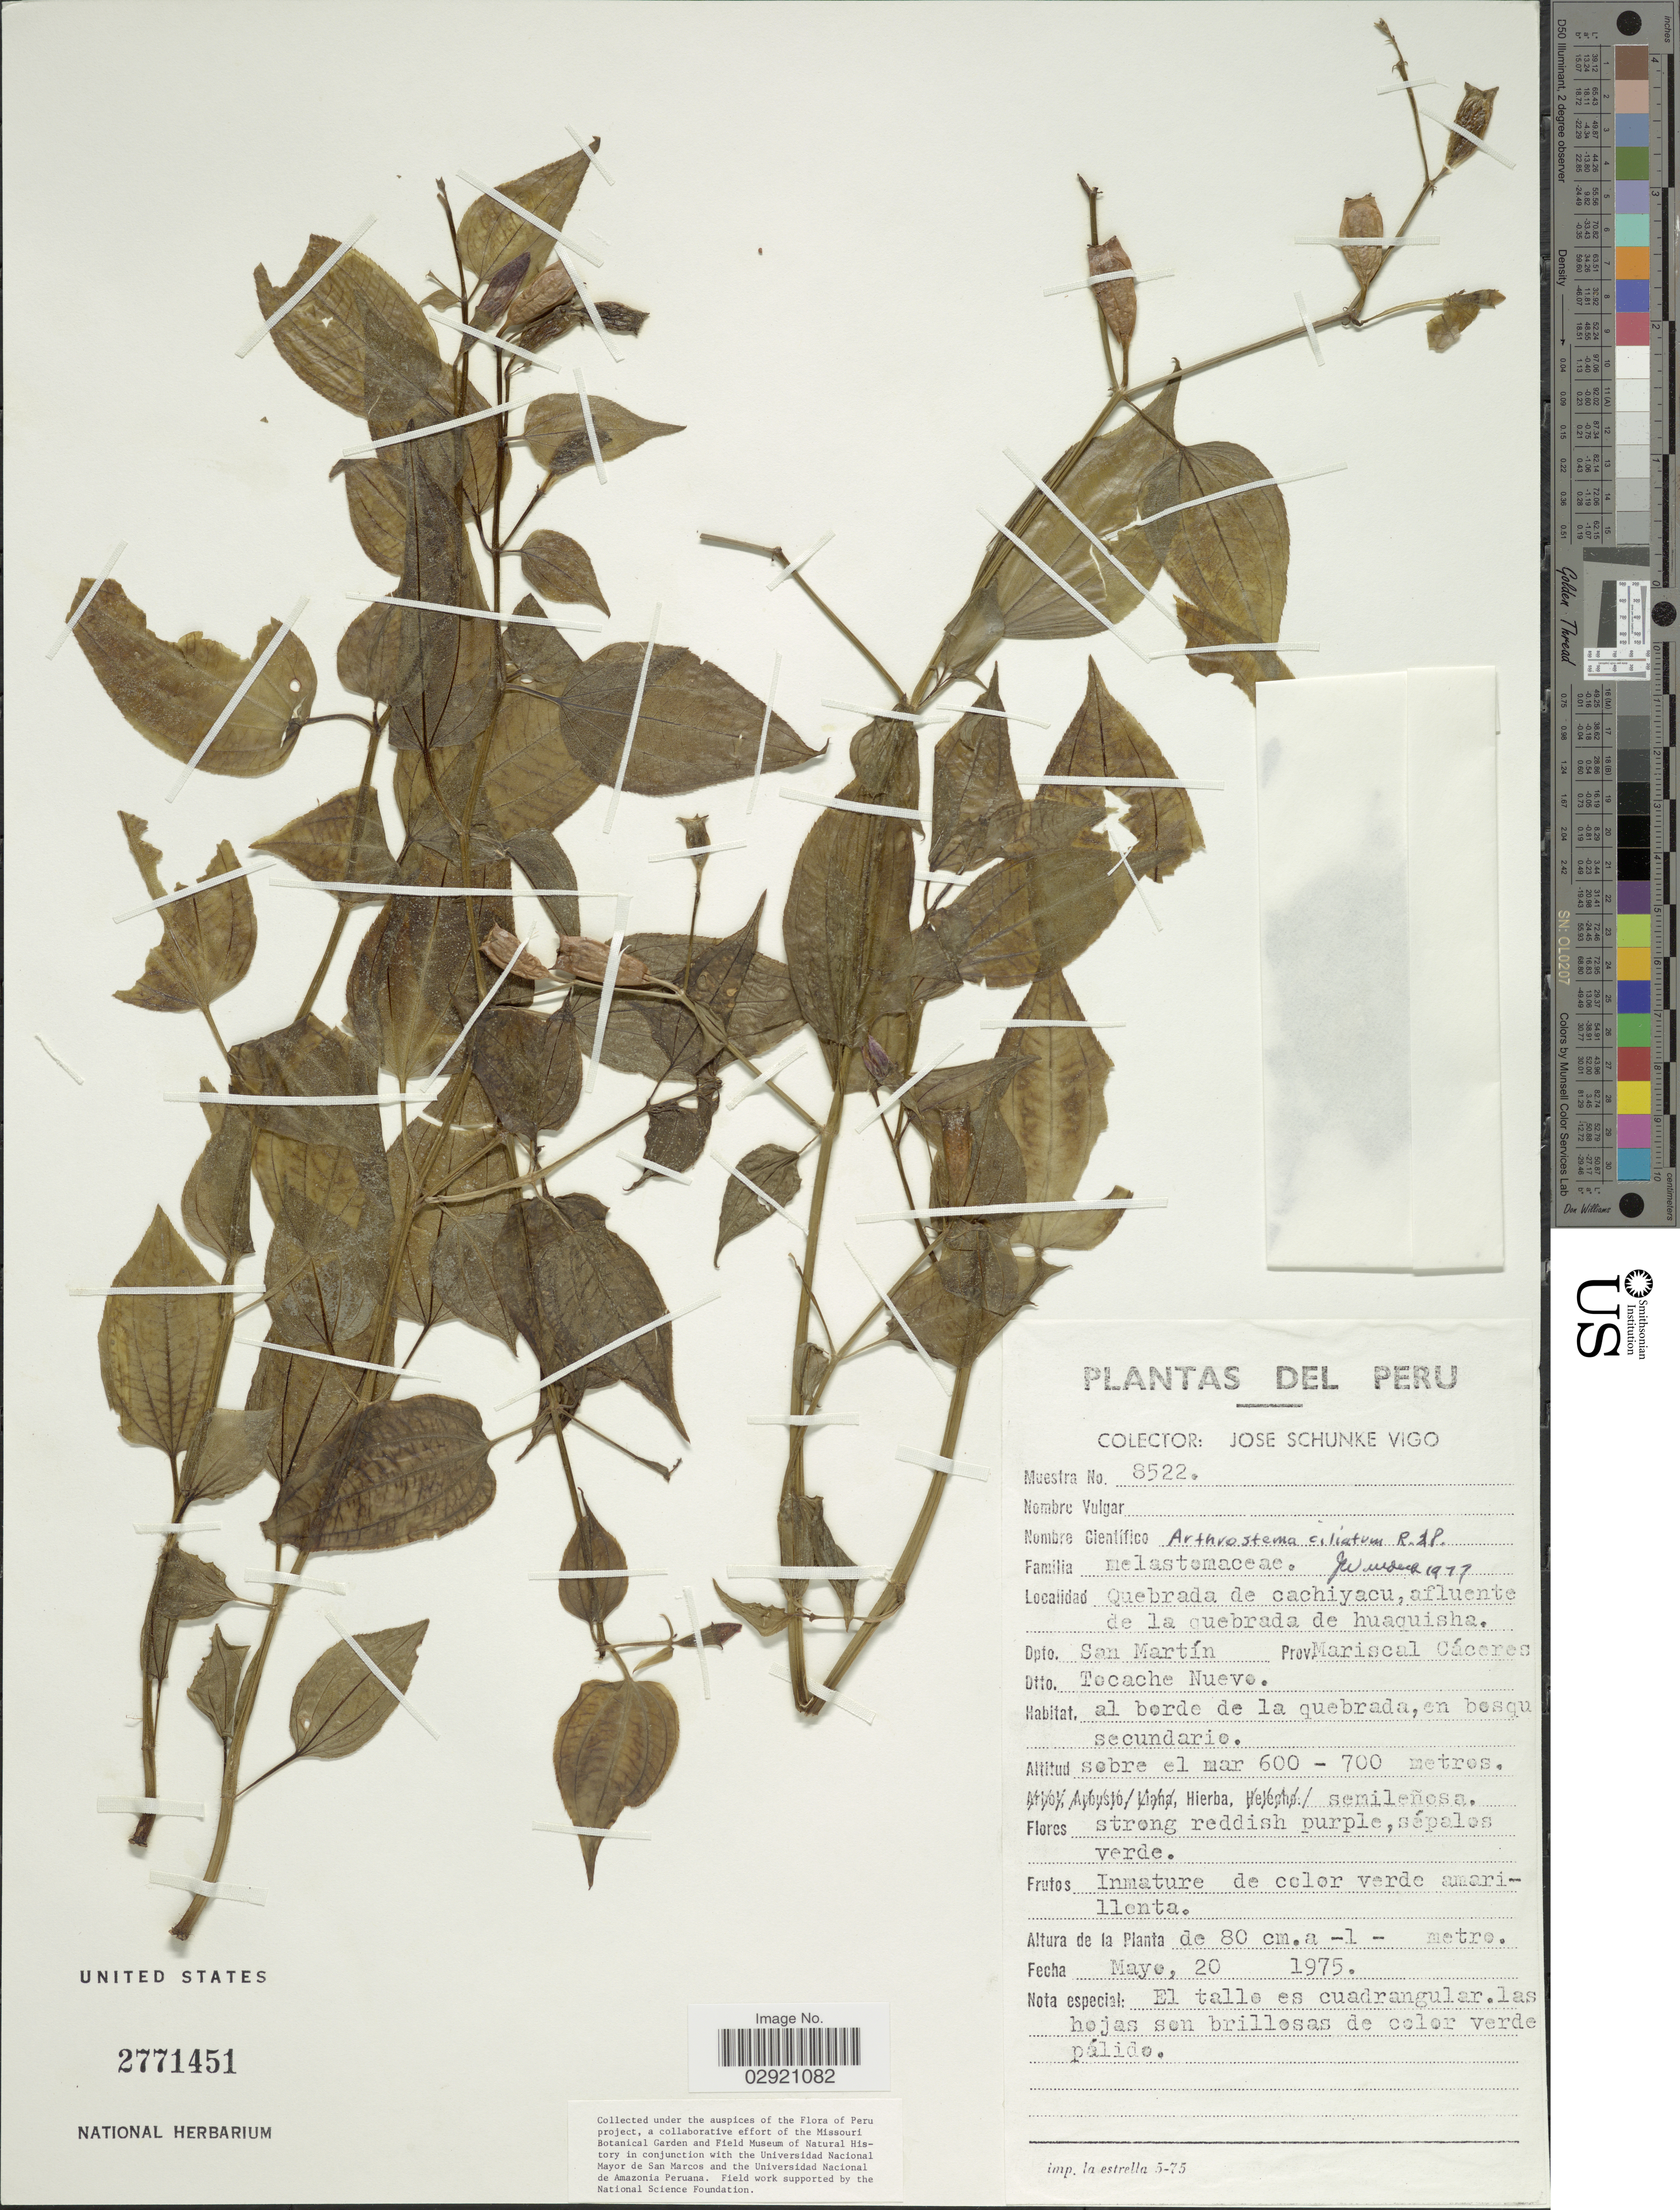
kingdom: Plantae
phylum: Tracheophyta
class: Magnoliopsida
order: Myrtales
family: Melastomataceae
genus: Arthrostemma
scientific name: Arthrostemma ciliatum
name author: Pav. ex D. Don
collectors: J. Schunke Vigo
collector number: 8522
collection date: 1975-05-20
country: Peru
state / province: San Martín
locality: Dpto. San Martín. Prov. Mariscal Cáceres. Dtto. Tocache Nuevo.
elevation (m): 600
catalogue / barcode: US 2771451